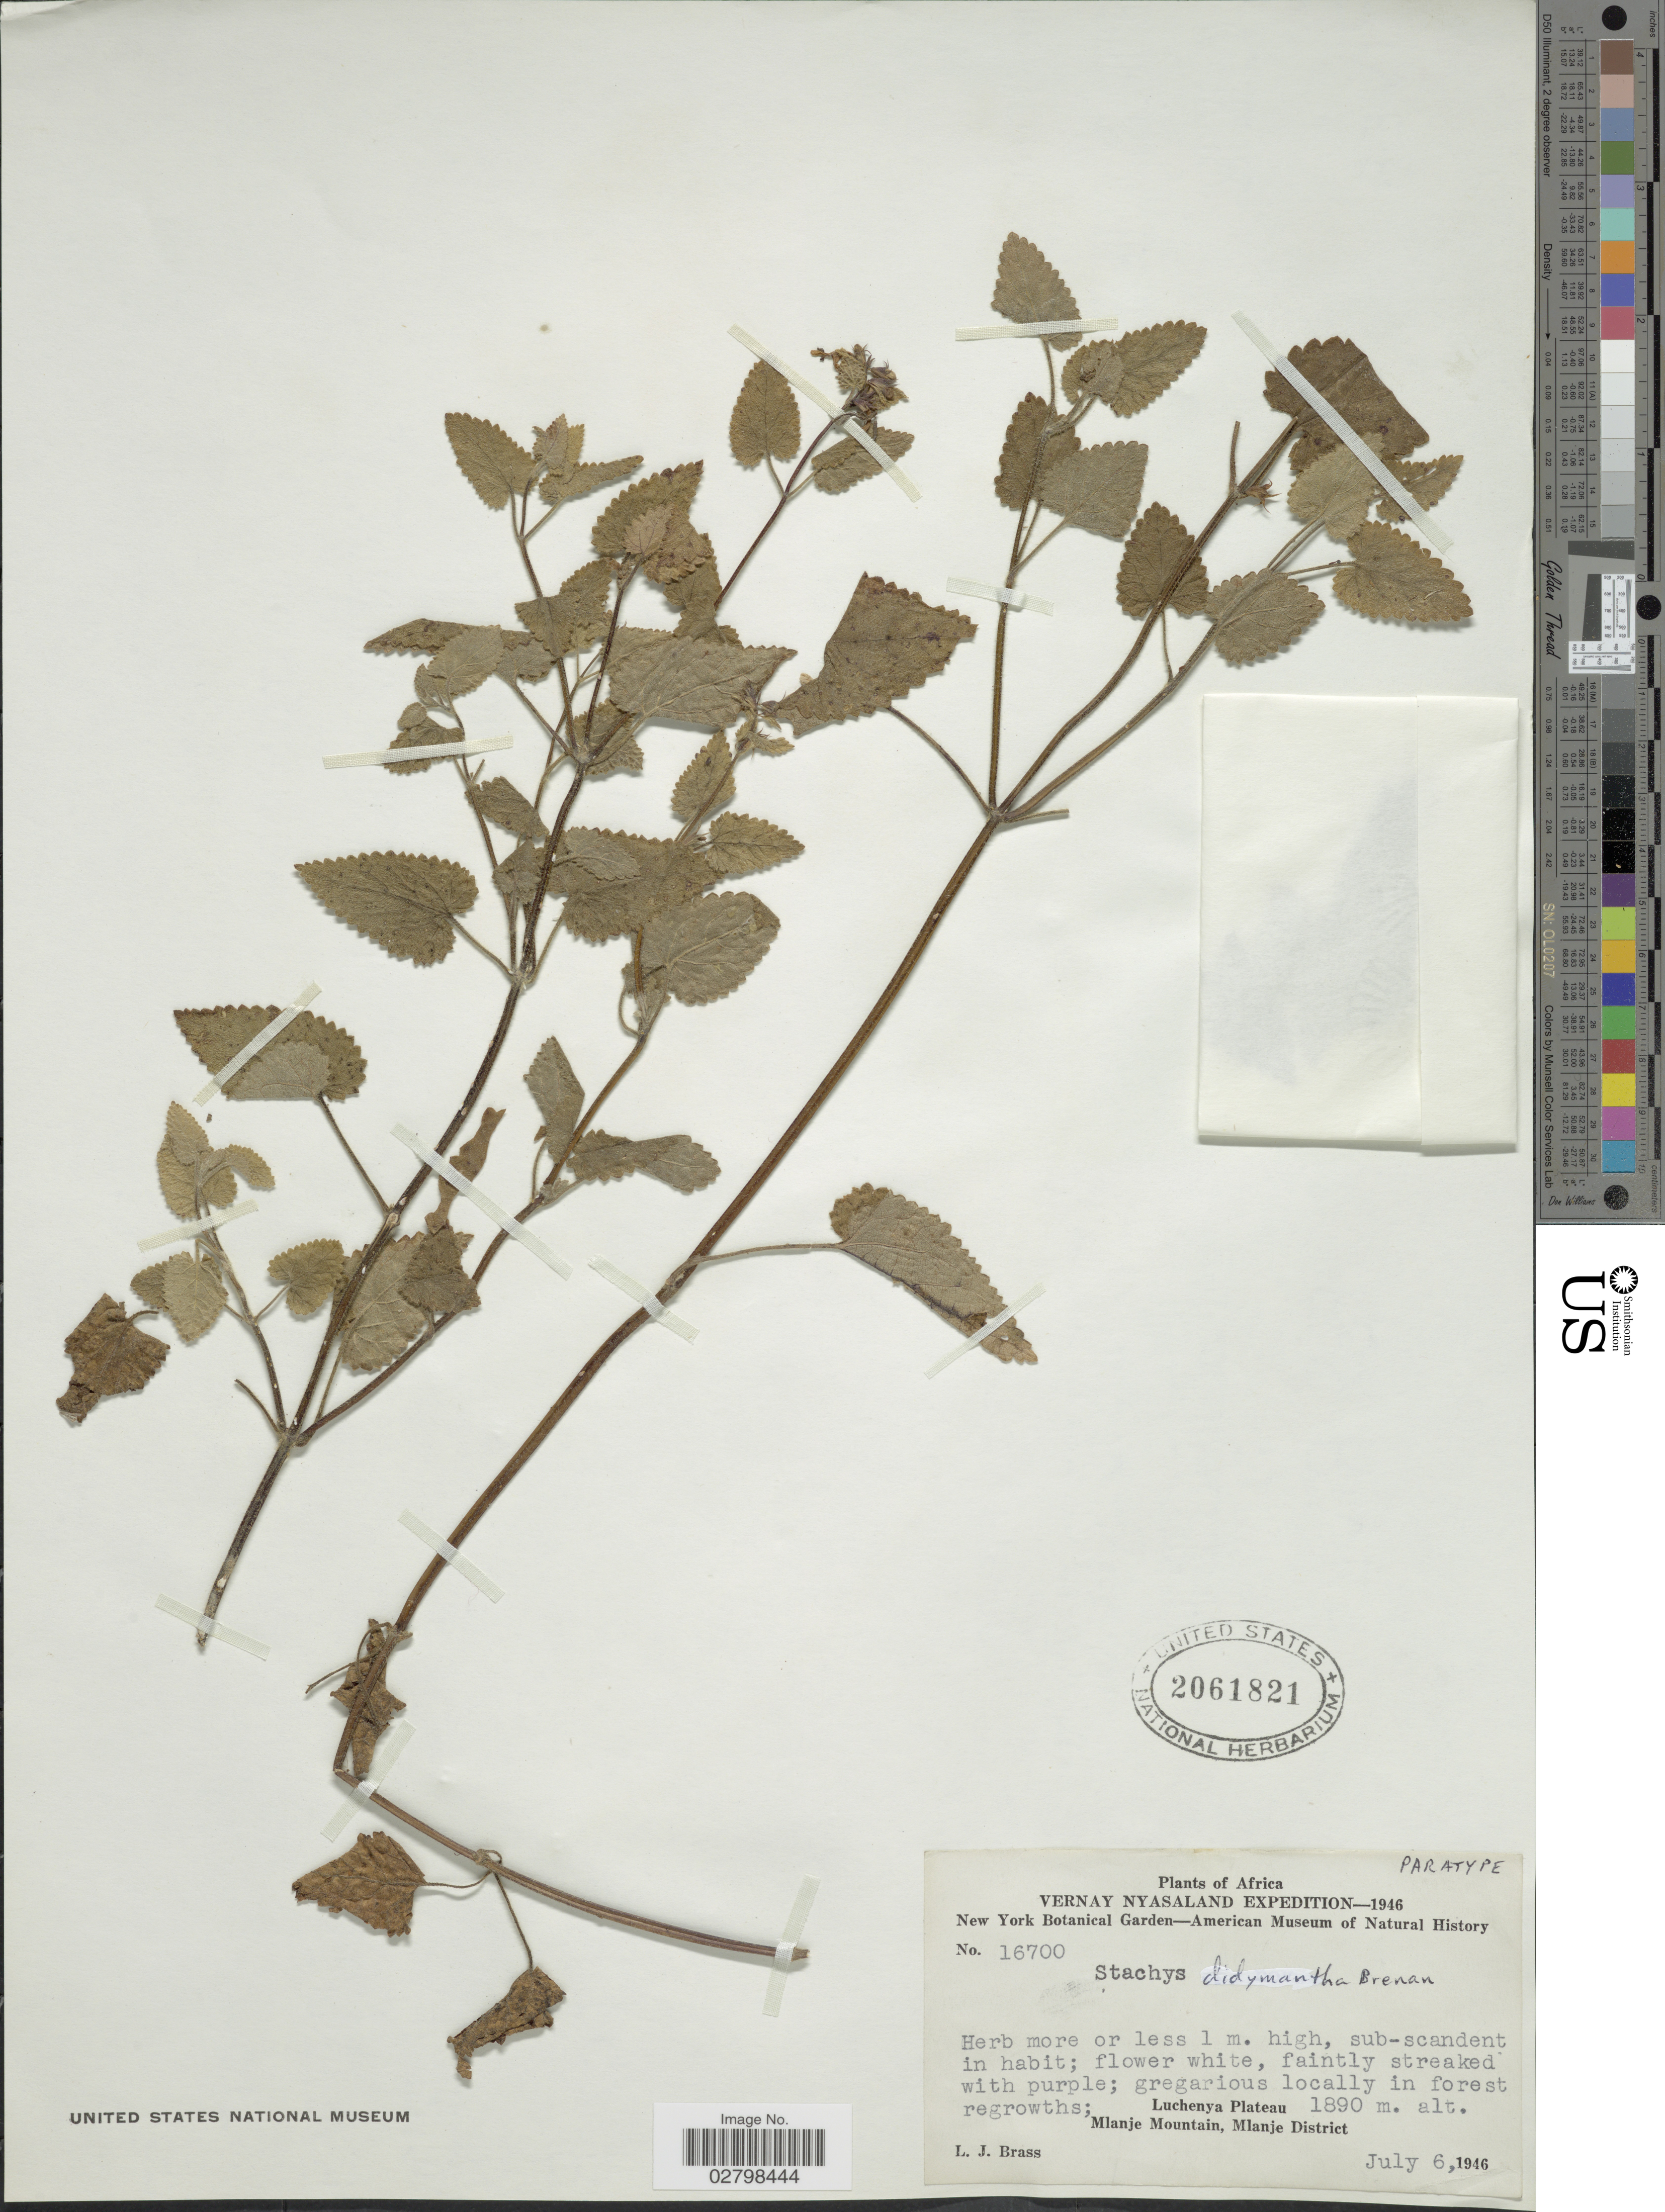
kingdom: Plantae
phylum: Tracheophyta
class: Magnoliopsida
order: Lamiales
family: Lamiaceae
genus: Stachys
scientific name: Stachys didymantha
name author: Brenan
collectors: L. J. Brass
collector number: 16700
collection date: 1946-07-06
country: Malawi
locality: Vernay Nyasaland. Luchenya Plateau. Mlanje Mountain, Mlanje District.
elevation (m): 1890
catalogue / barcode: US 2061821